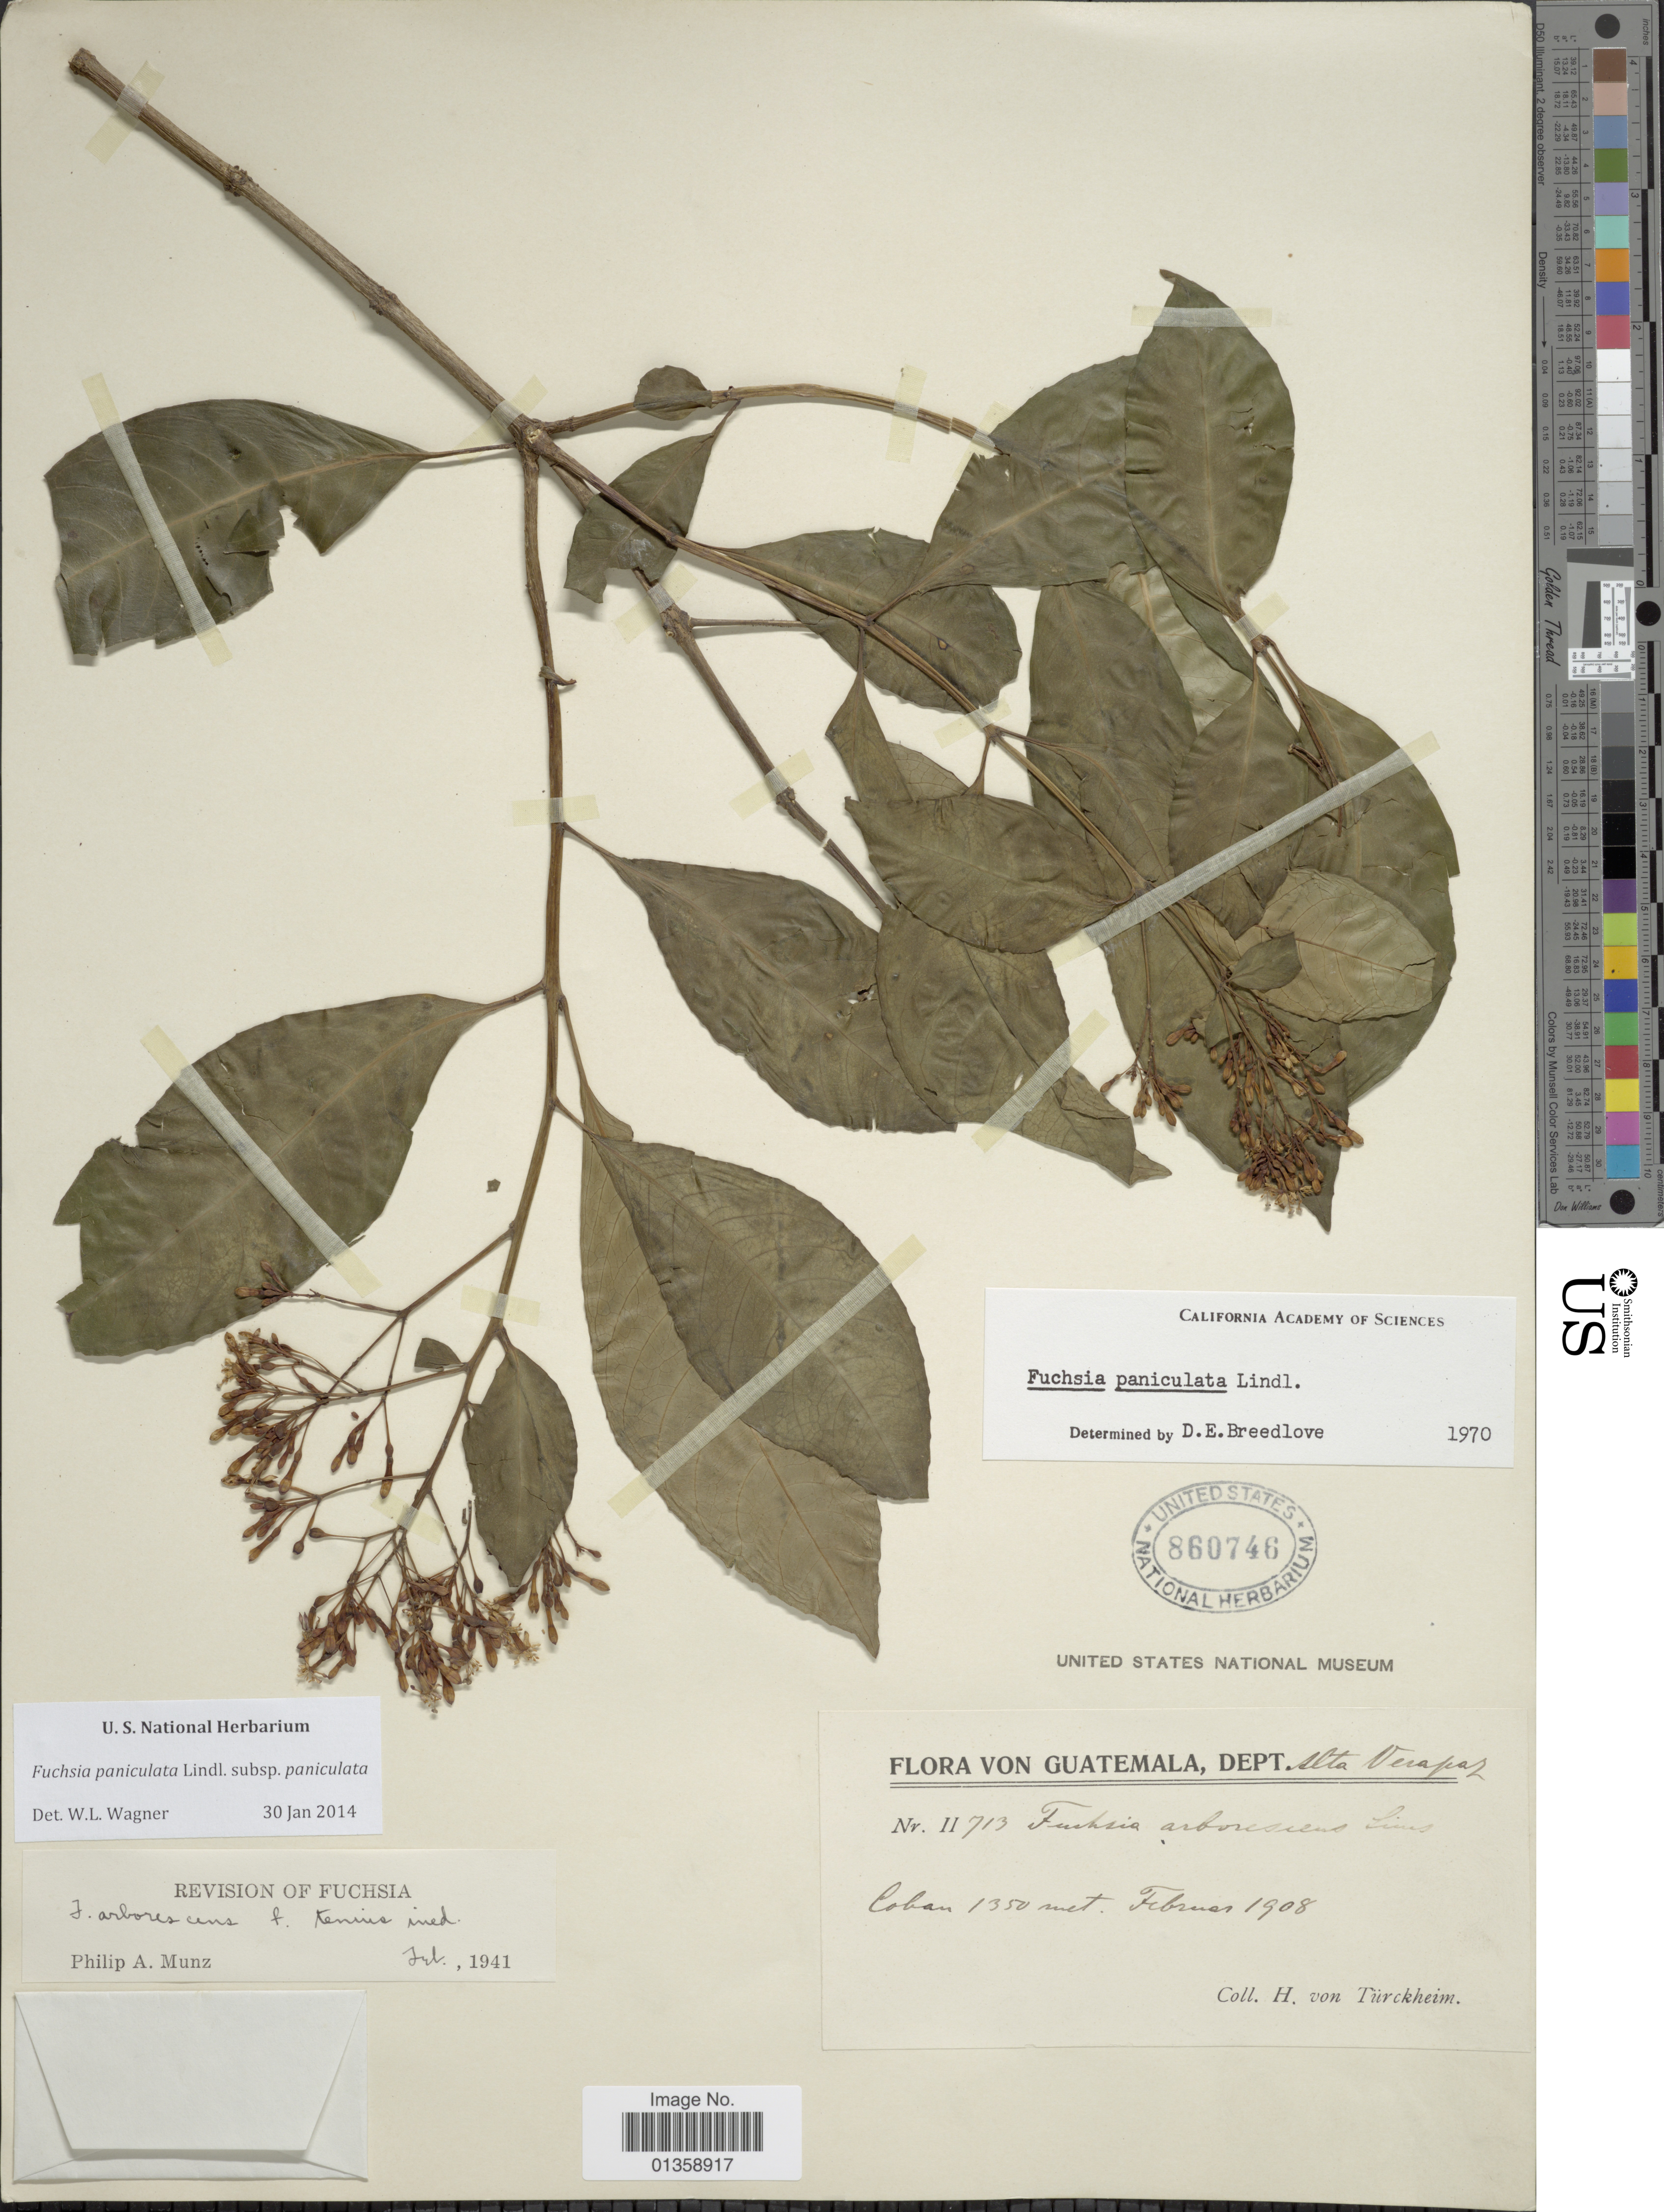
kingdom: Plantae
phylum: Tracheophyta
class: Magnoliopsida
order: Myrtales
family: Onagraceae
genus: Fuchsia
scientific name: Fuchsia paniculata subsp. paniculata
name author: Lindl.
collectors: H. von Türckheim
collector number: II713*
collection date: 1908-02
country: Guatemala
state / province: Alta Verapaz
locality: Coban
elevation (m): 1350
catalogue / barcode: US 860746